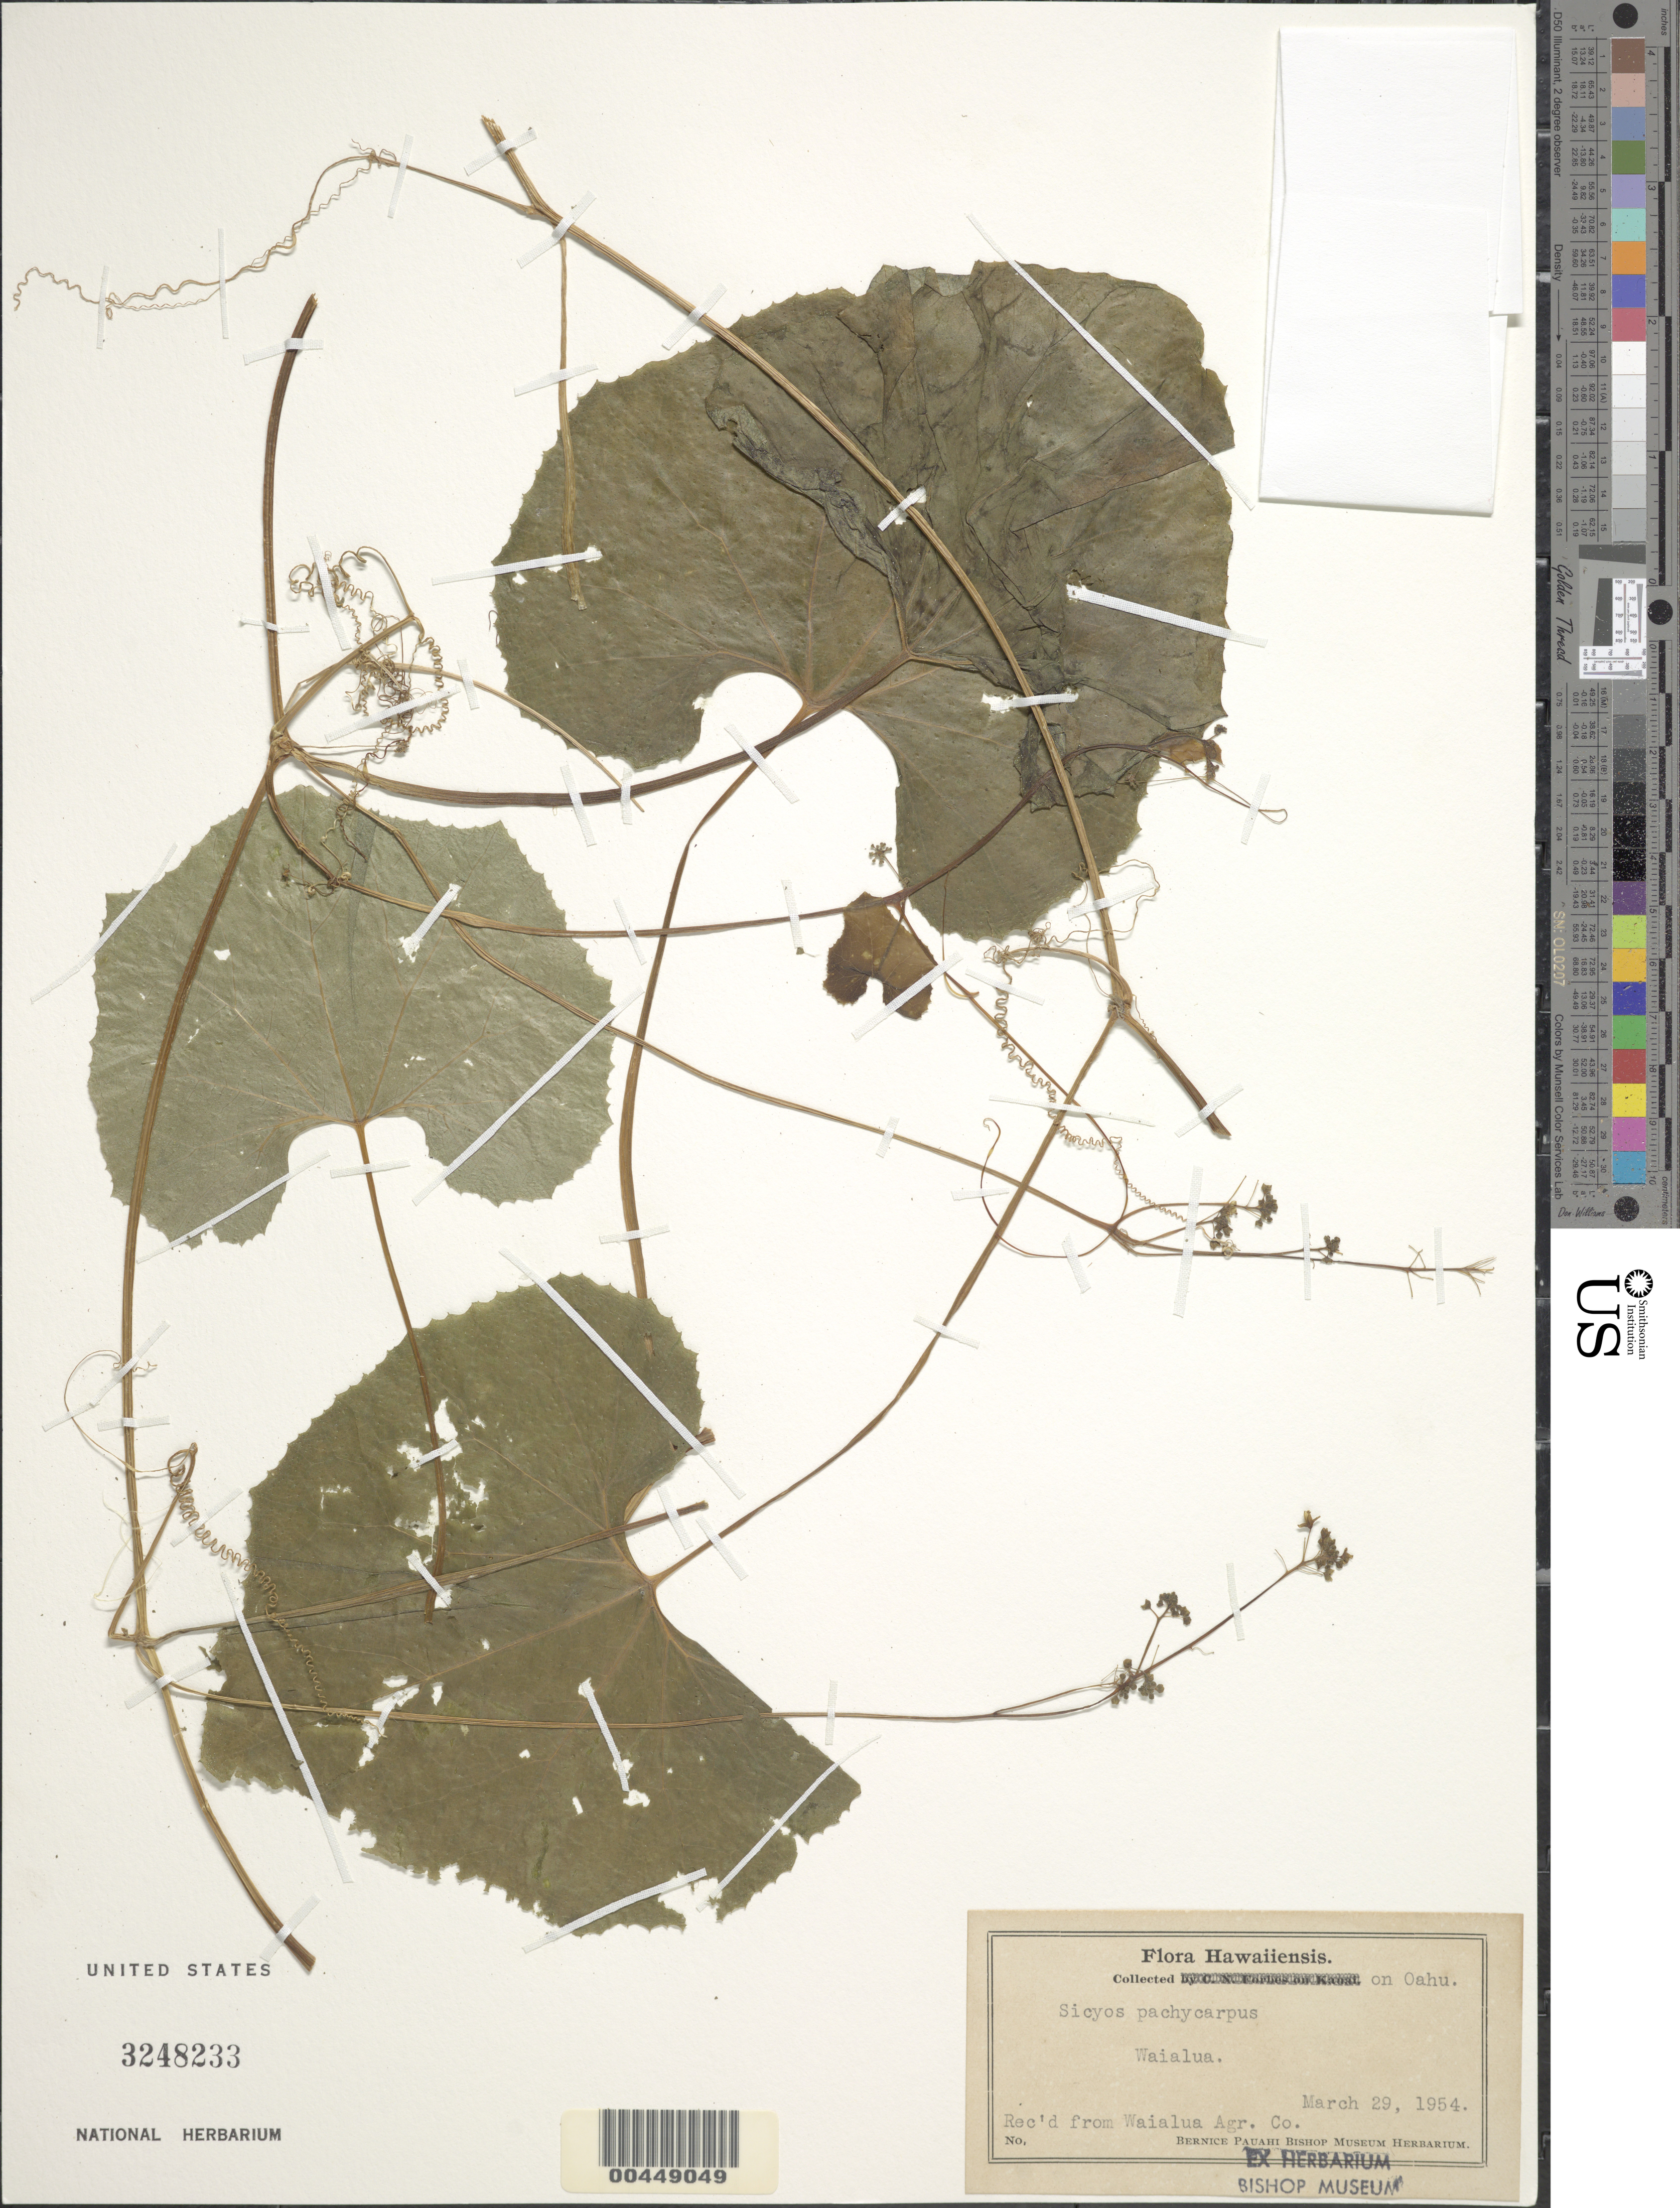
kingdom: Plantae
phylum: Tracheophyta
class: Magnoliopsida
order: Cucurbitales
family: Cucurbitaceae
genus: Sicyos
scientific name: Sicyos pachycarpus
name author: Hook. & Arn.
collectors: ex Waialua Agr. Co.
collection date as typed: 29 Mar 1954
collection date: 1954-03-29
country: United States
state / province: Hawaii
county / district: Kauai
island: Kaua'i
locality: Waialua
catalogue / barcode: US 3248233